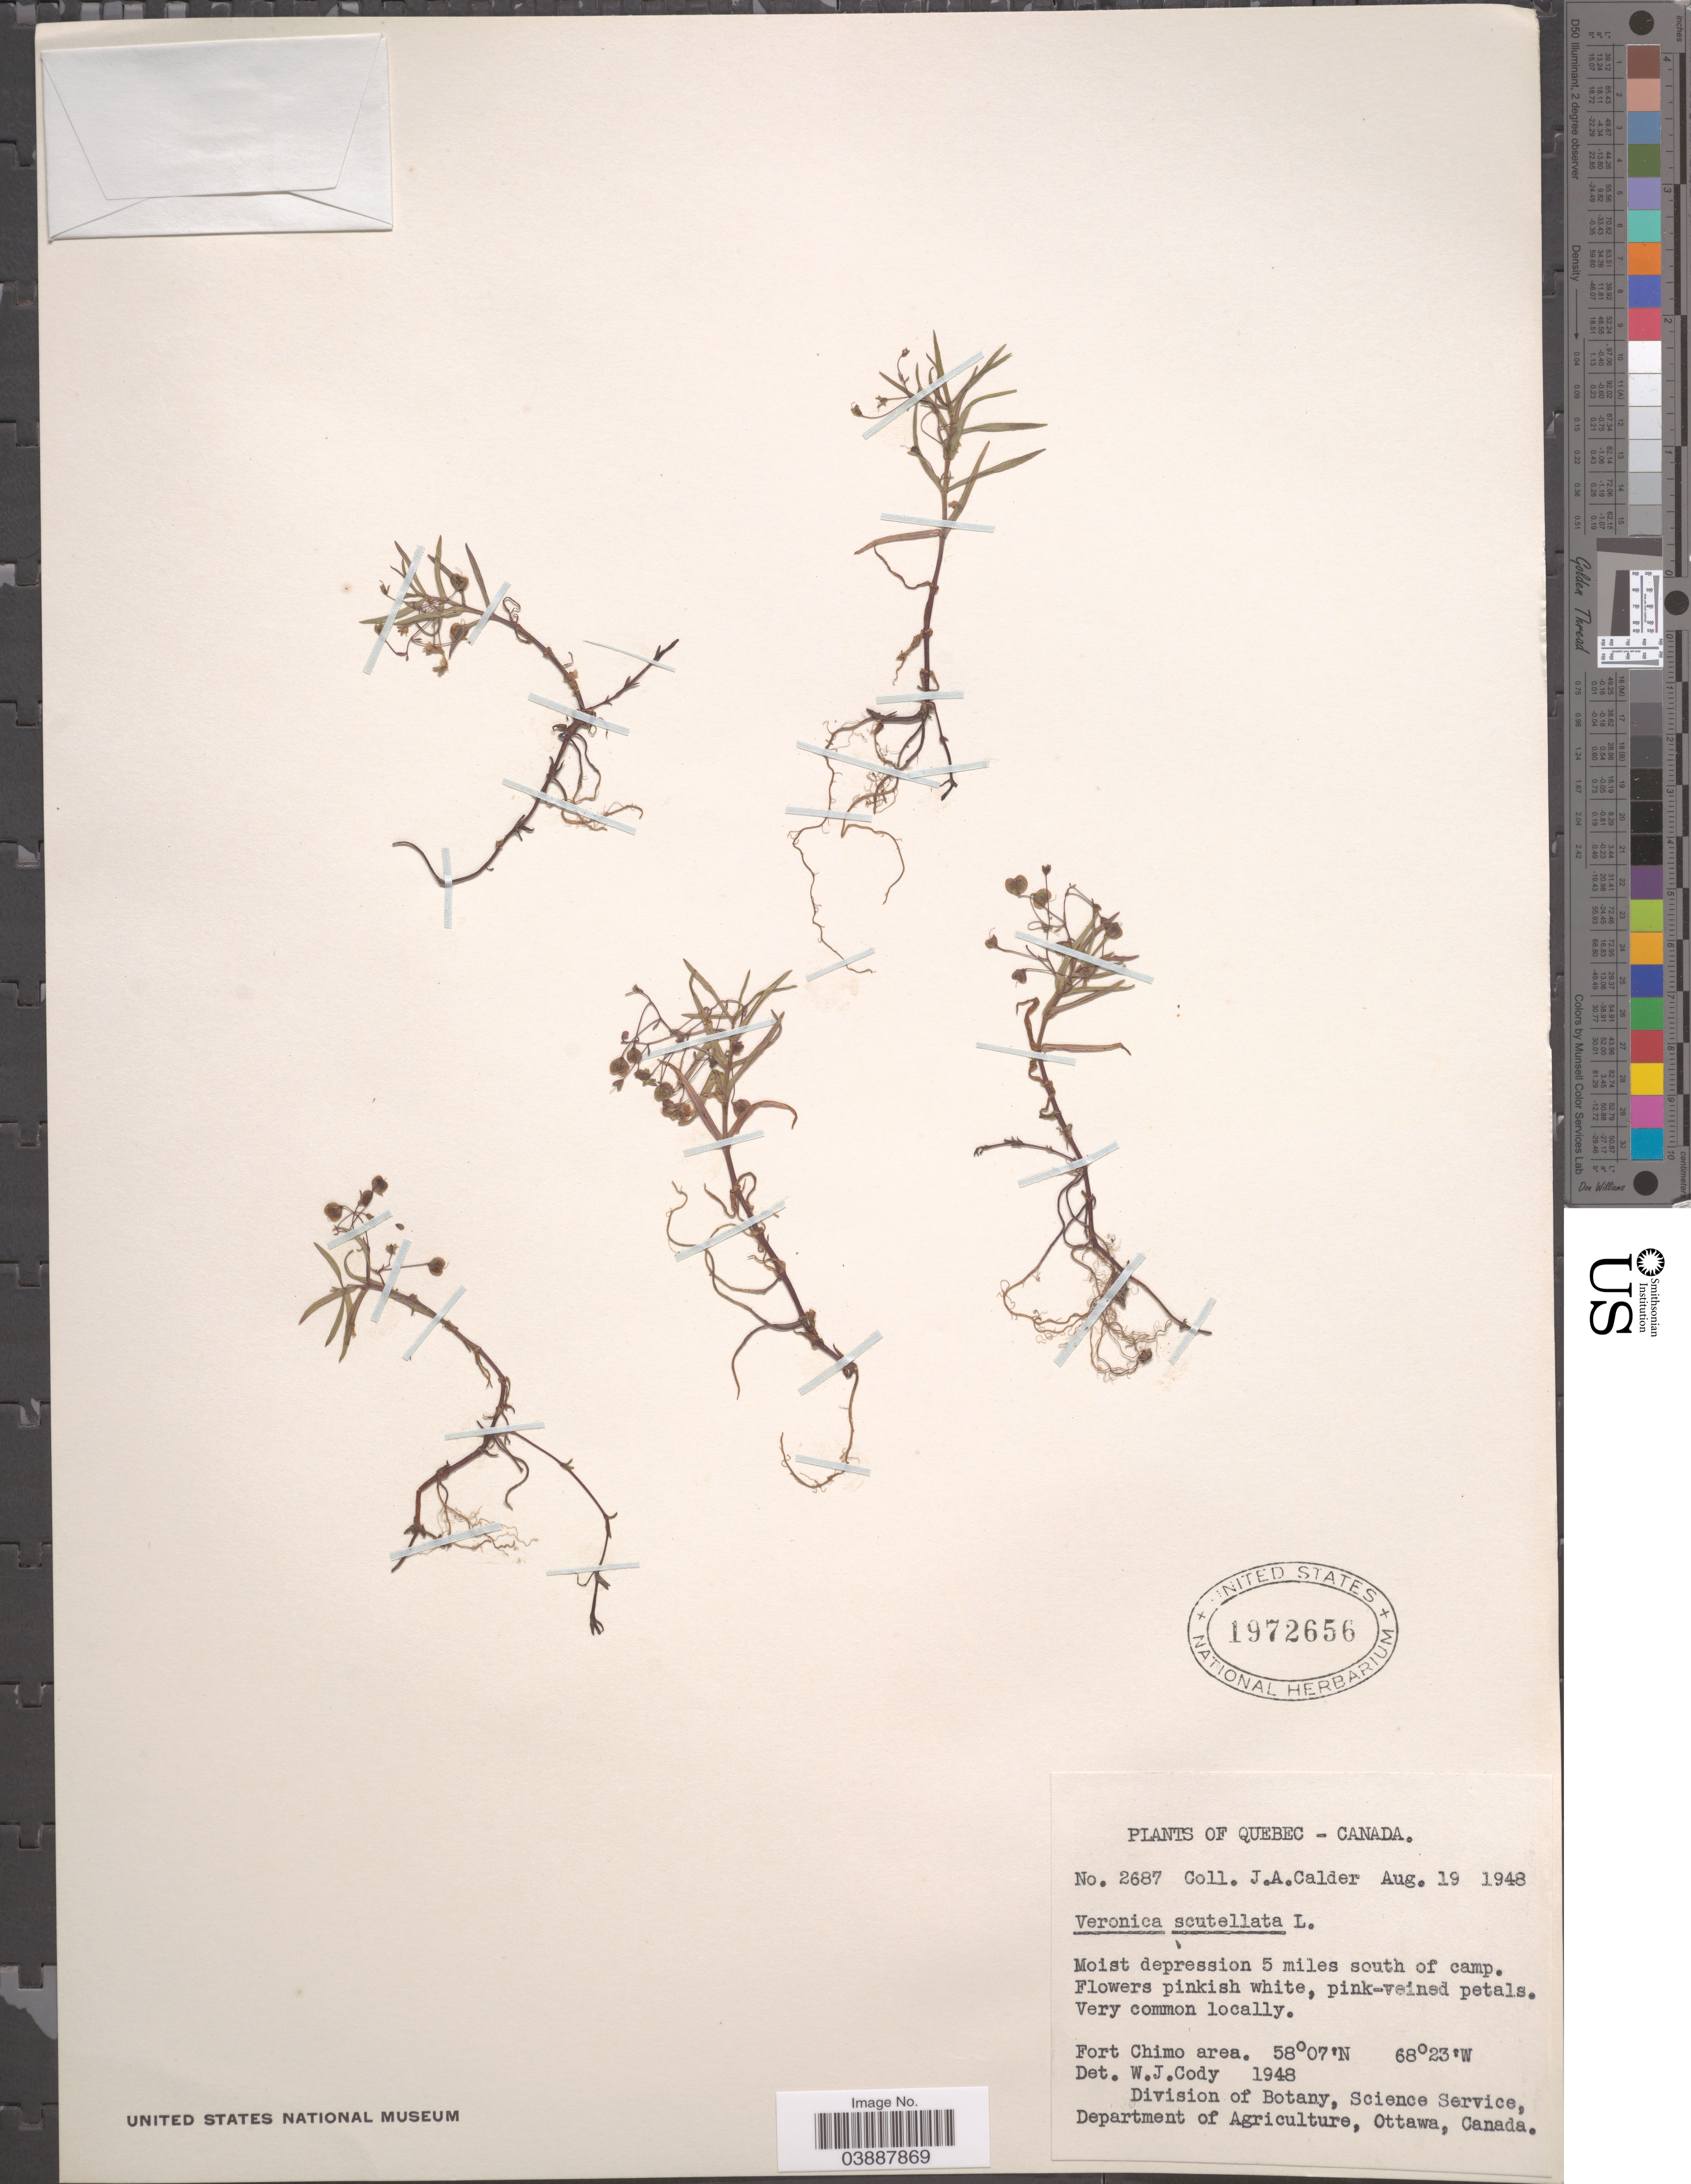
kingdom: Plantae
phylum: Tracheophyta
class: Magnoliopsida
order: Lamiales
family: Plantaginaceae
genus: Veronica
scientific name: Veronica scutellata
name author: L.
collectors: J. A. Calder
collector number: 2687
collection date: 1948-08-19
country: Canada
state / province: Quebec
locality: Moist depression 5 miles south of camp. Fort Chimo area.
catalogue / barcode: US 1972656